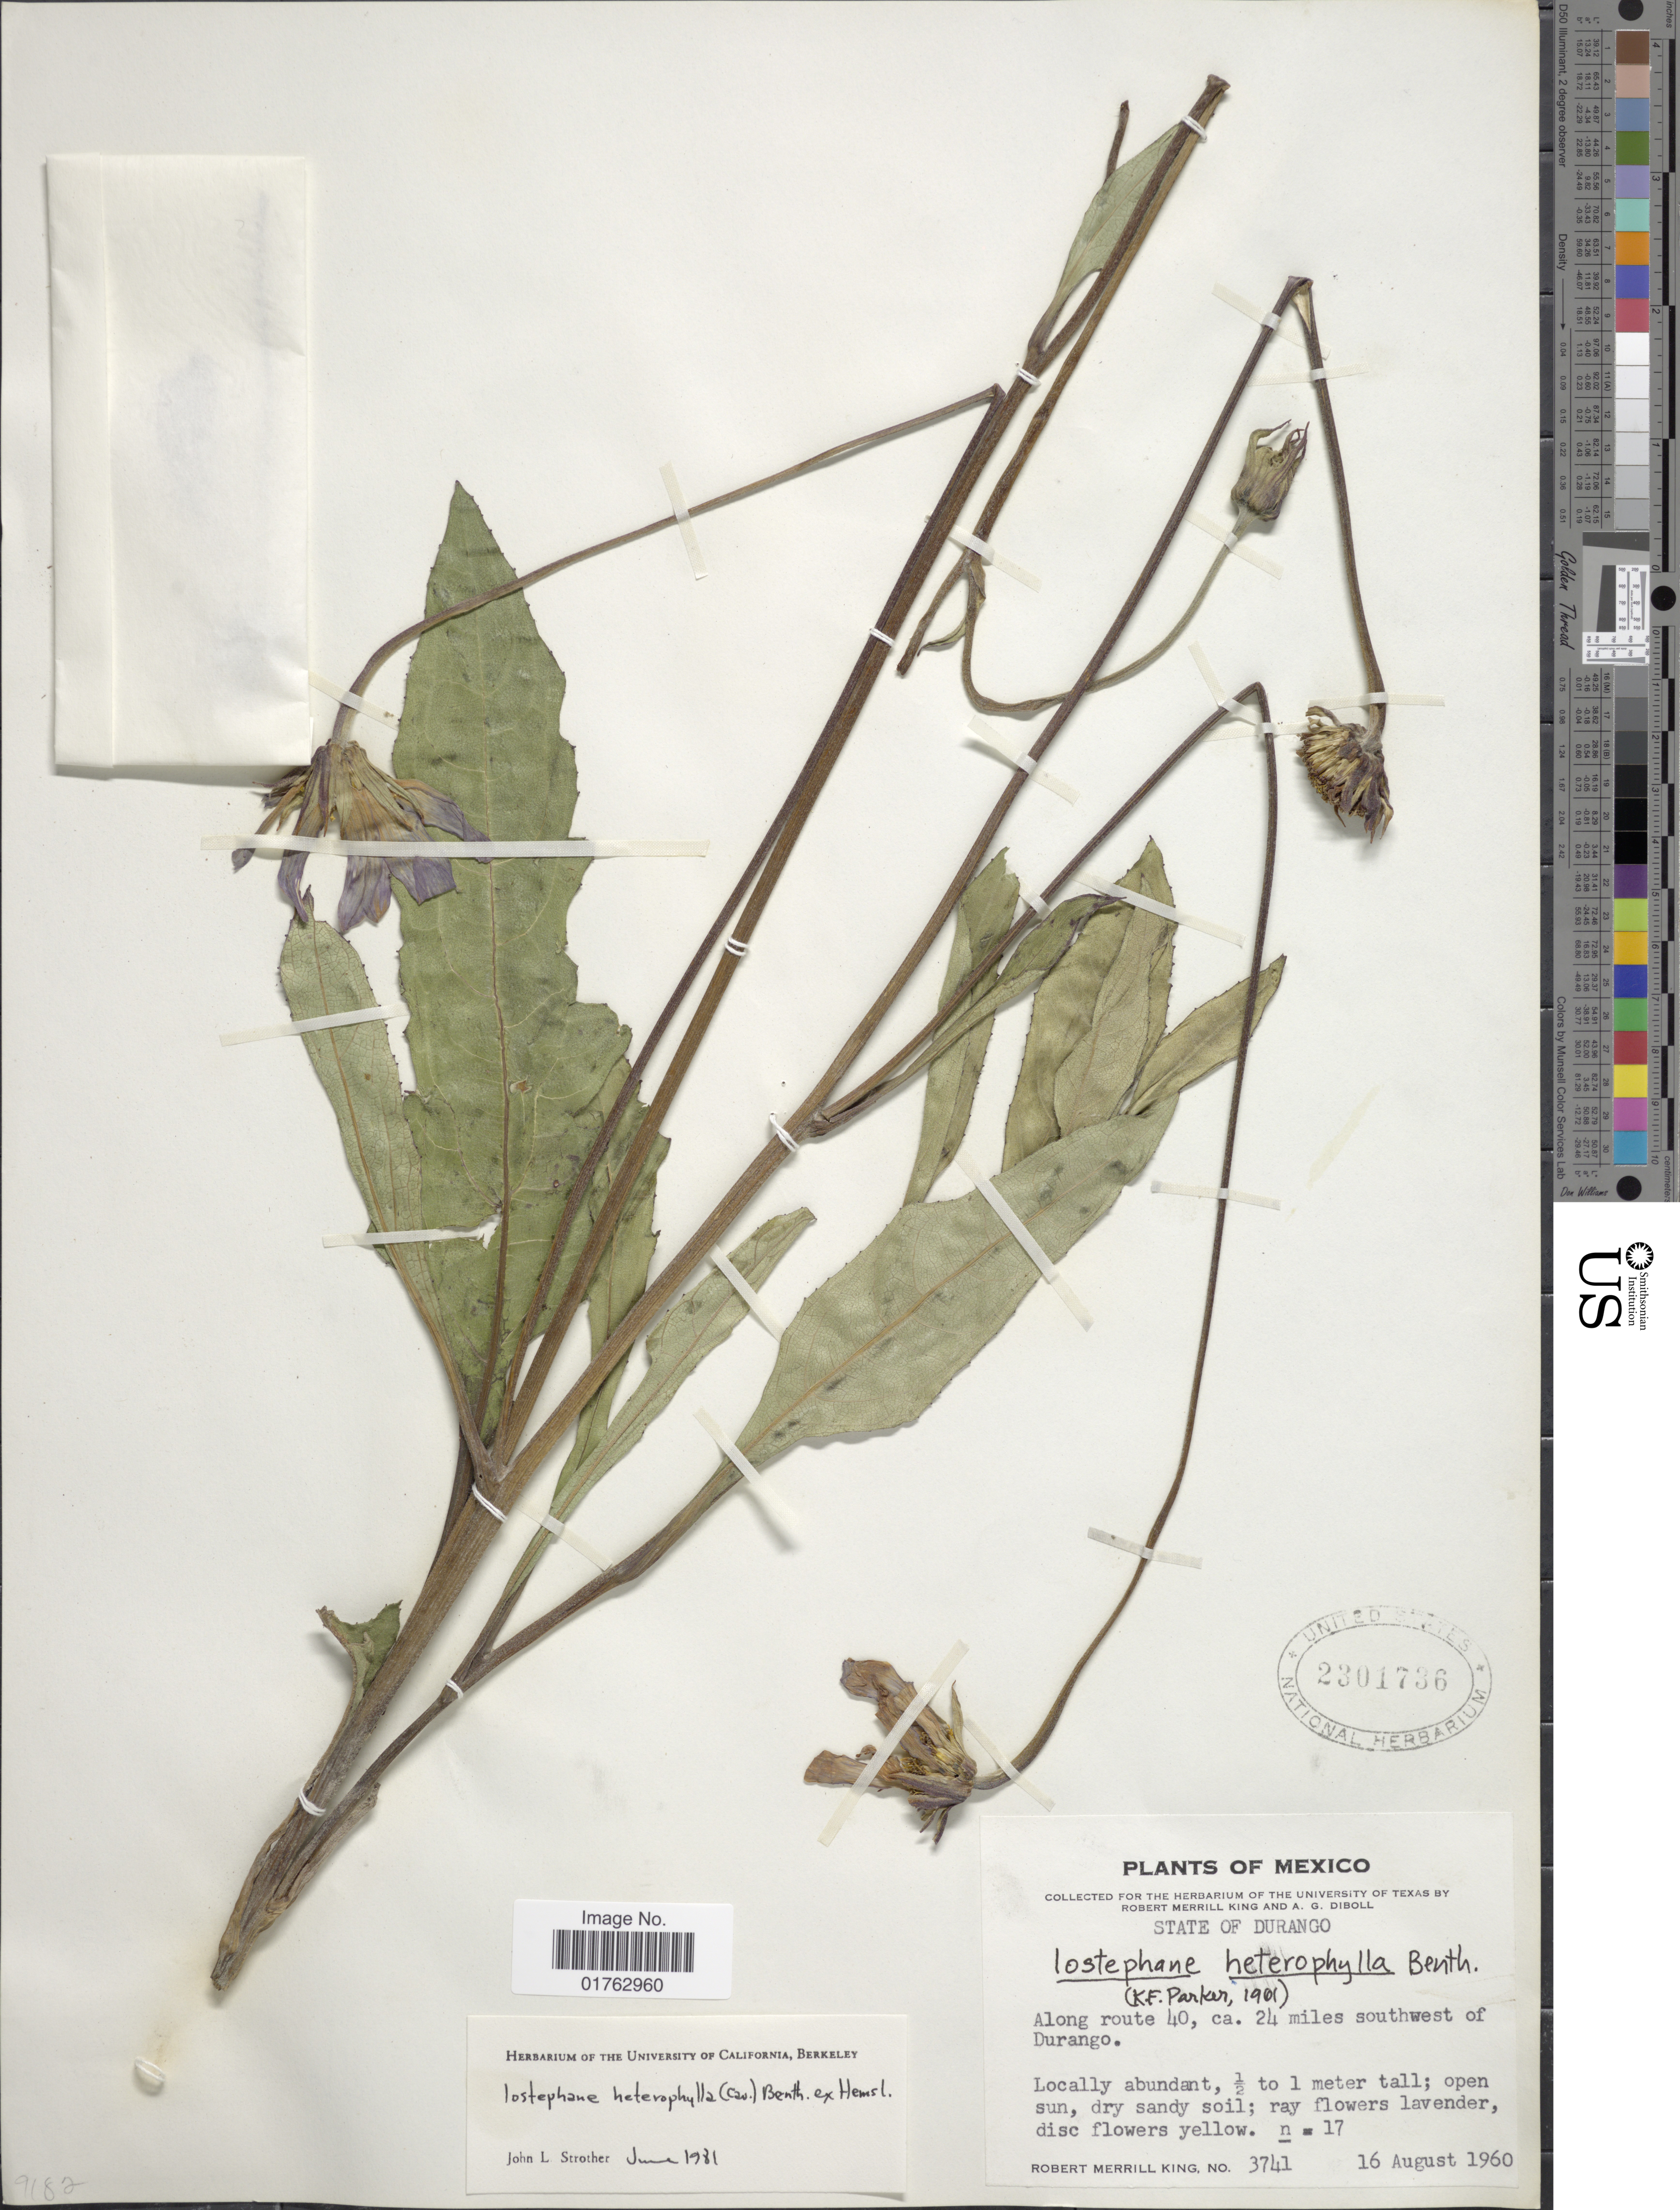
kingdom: Plantae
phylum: Tracheophyta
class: Magnoliopsida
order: Asterales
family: Asteraceae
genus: Iostephane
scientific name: Iostephane heterophylla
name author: (Cav.) Benth. ex Hemsl.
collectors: R. M. King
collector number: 3741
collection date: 1960-08-16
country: Mexico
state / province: Durango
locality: Along route 40, ca. 24 miles southwest of Durango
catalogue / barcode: US 2301736